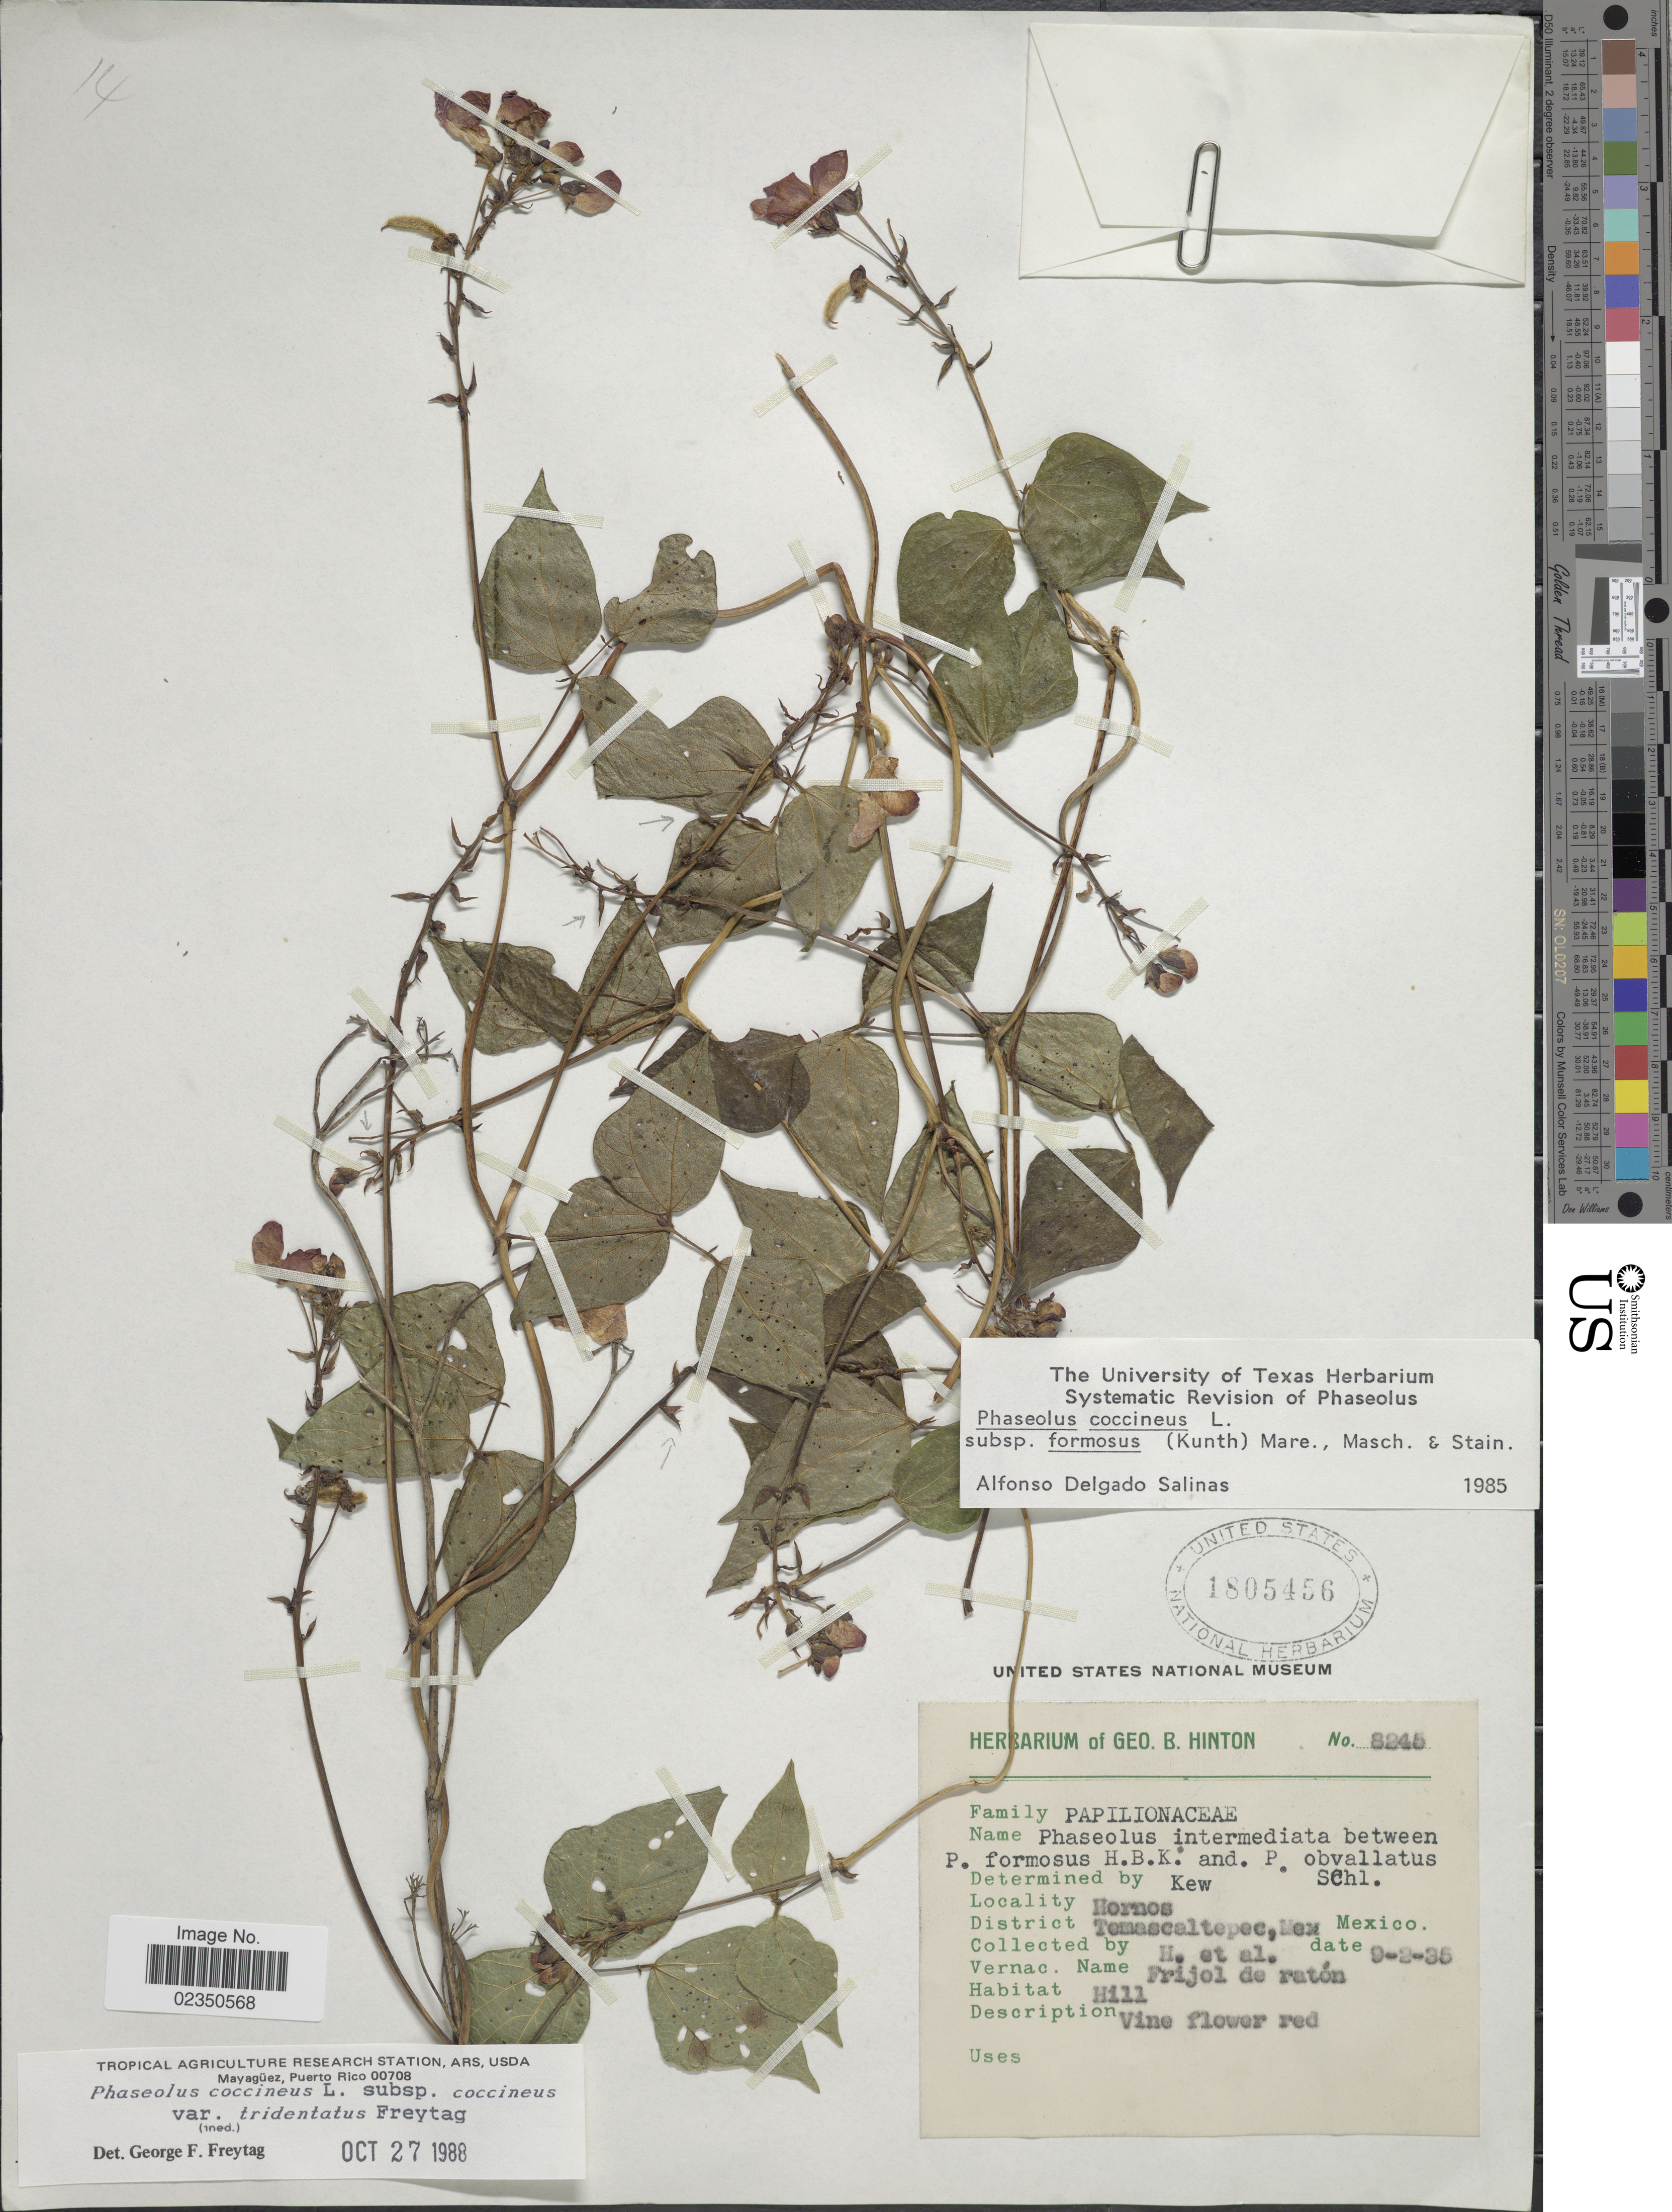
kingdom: Plantae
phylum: Tracheophyta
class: Magnoliopsida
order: Fabales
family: Fabaceae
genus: Phaseolus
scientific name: Phaseolus coccineus var. tridentatus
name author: Freytag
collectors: G. B. Hinton & et al.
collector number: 8245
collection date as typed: Transcribed d/m/y: 2/9/35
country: Mexico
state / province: México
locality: Hornos, District Temascaltepec, hill.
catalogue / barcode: US 1805456